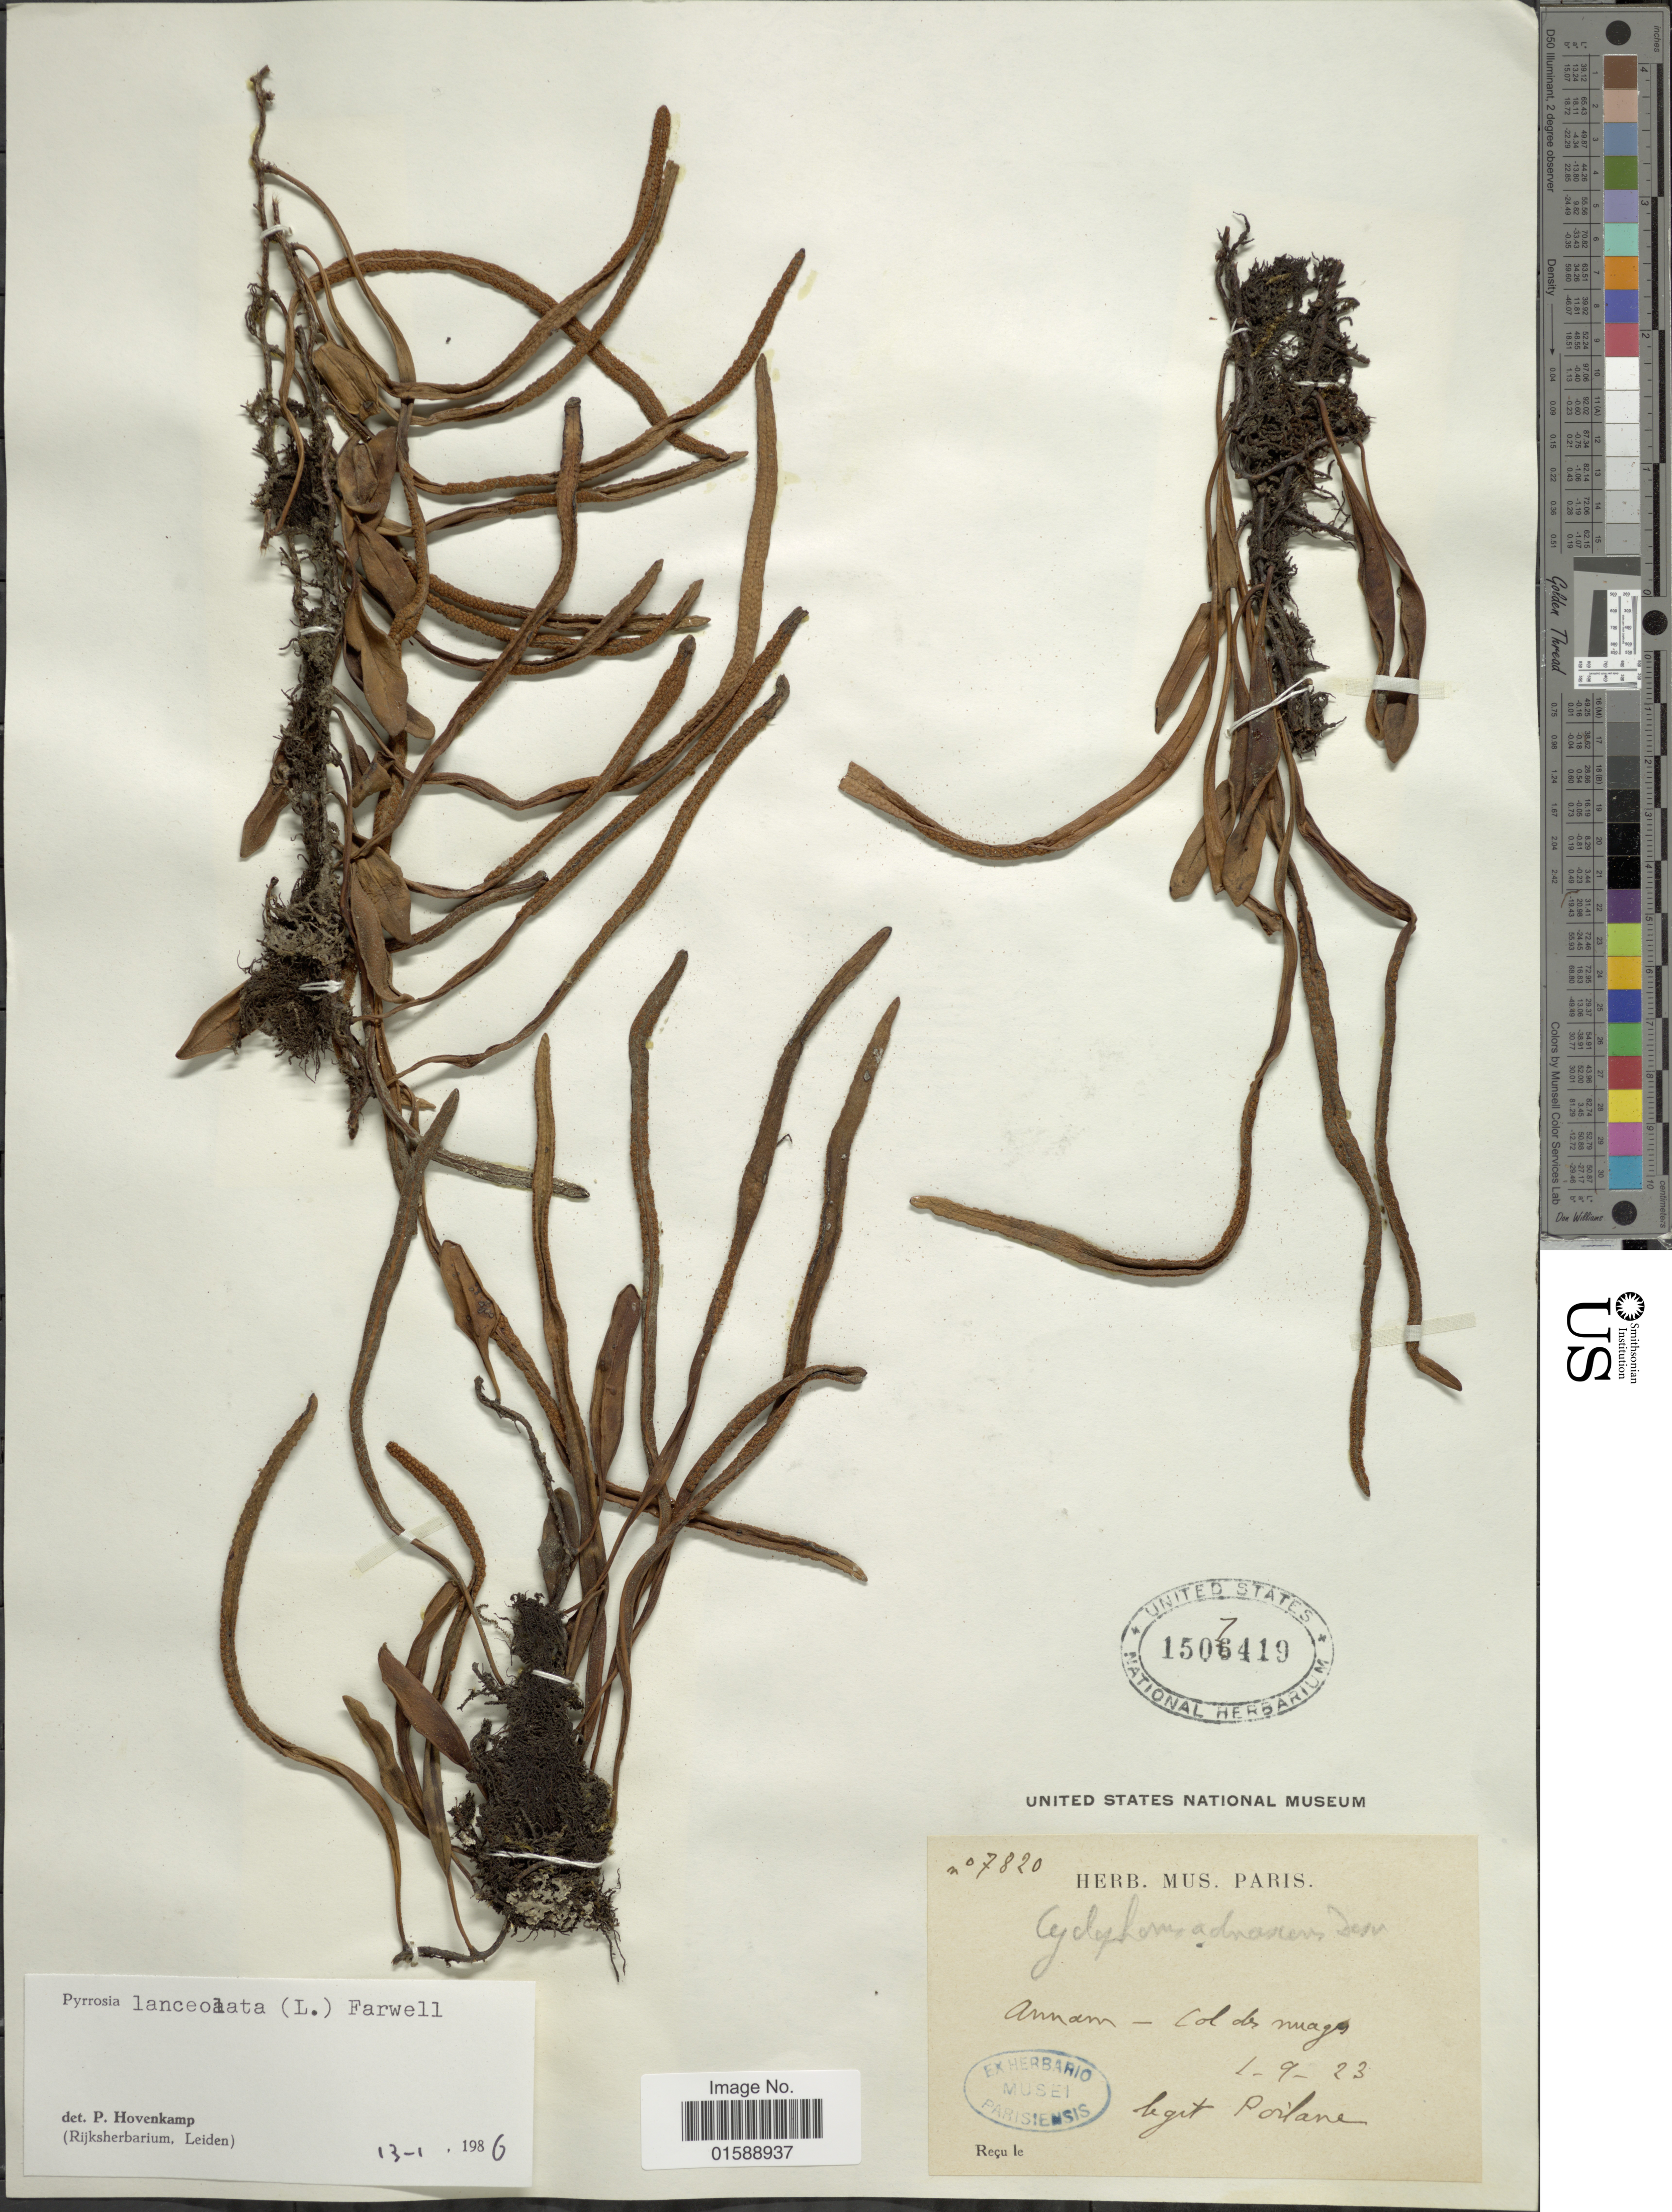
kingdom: Plantae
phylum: Tracheophyta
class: Polypodiopsida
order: Polypodiales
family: Polypodiaceae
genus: Pyrrosia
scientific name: Pyrrosia lanceolata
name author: (L.) Farw.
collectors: -. Poilane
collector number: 7820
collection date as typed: Transcribed d/m/y: 1/9/23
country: Vietnam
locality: Annam - col de miages [interpreted]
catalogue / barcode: US 1507419